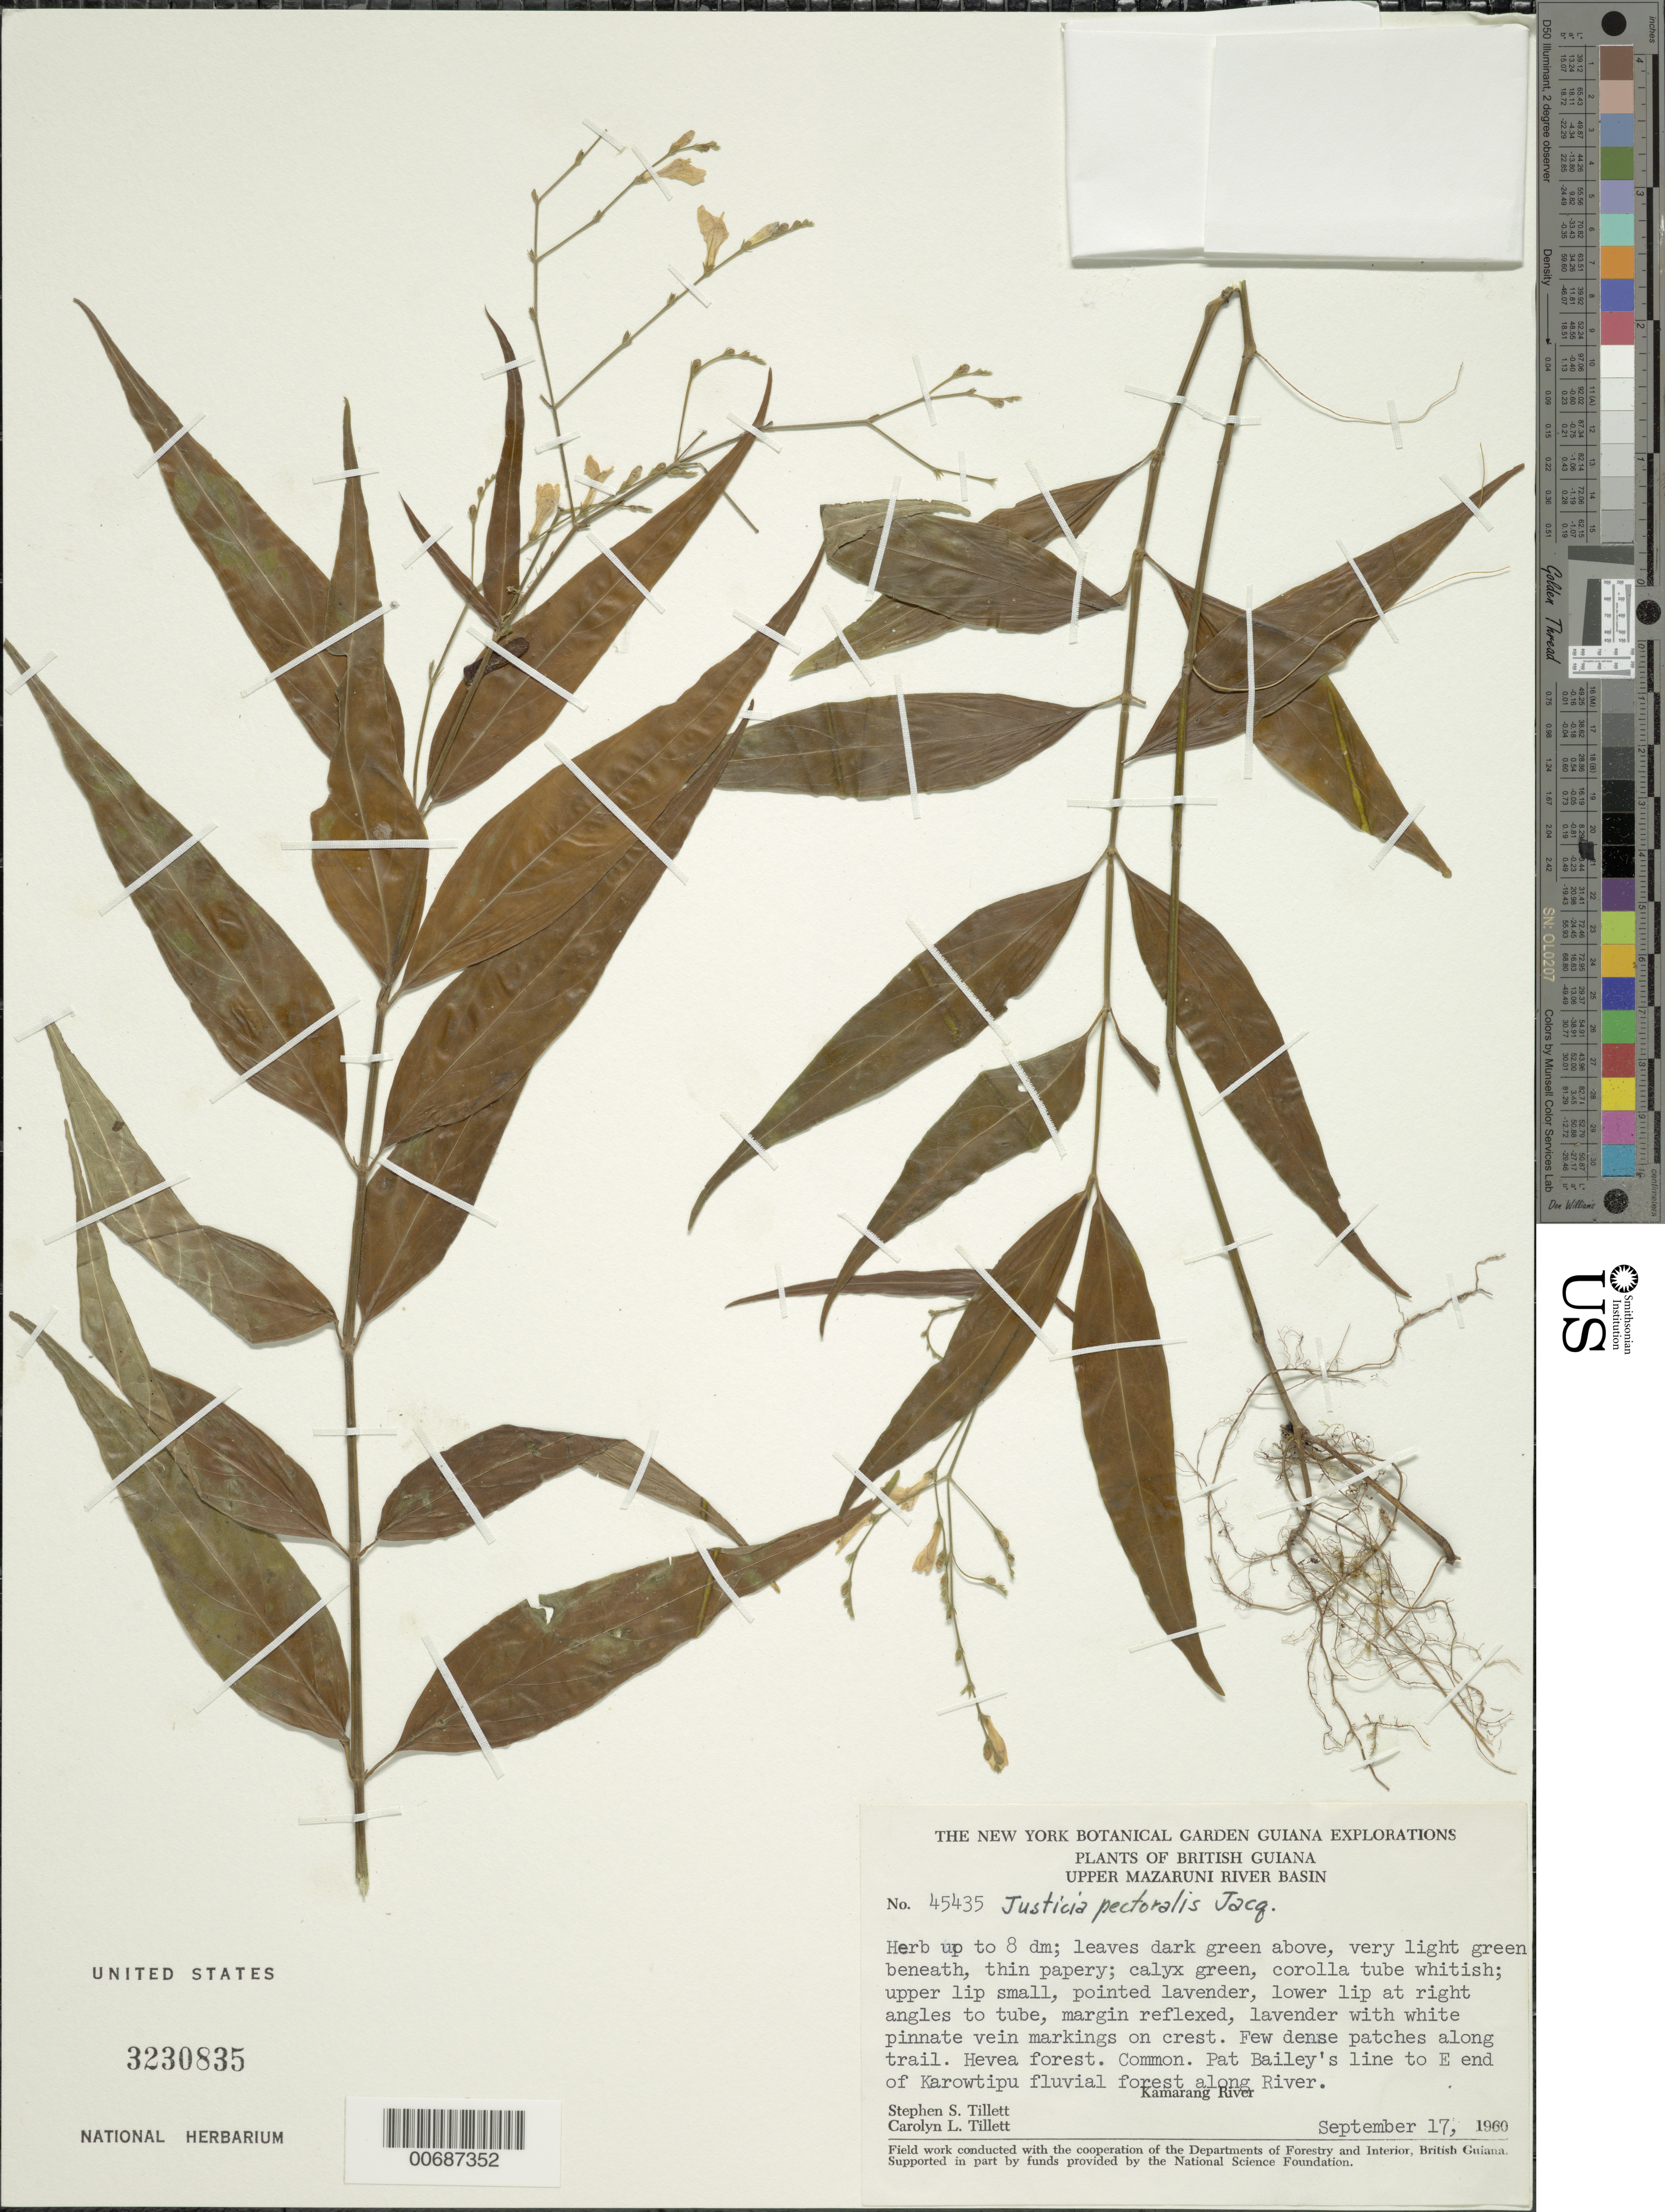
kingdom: Plantae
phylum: Tracheophyta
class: Magnoliopsida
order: Lamiales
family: Acanthaceae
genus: Justicia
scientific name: Justicia pectoralis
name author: Jacq.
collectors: S. S. Tillett, C. L. Tillett & R. Boyan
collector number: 45435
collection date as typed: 17-Sep-60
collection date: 1960-09-17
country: Guyana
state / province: Cuyuni-Mazaruni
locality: Karowtipu Mt., upper Mazaruni R. Basin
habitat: Fluvial forest along river, Few dense patches along trail of Hevea forest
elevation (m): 460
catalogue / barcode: US 3220835